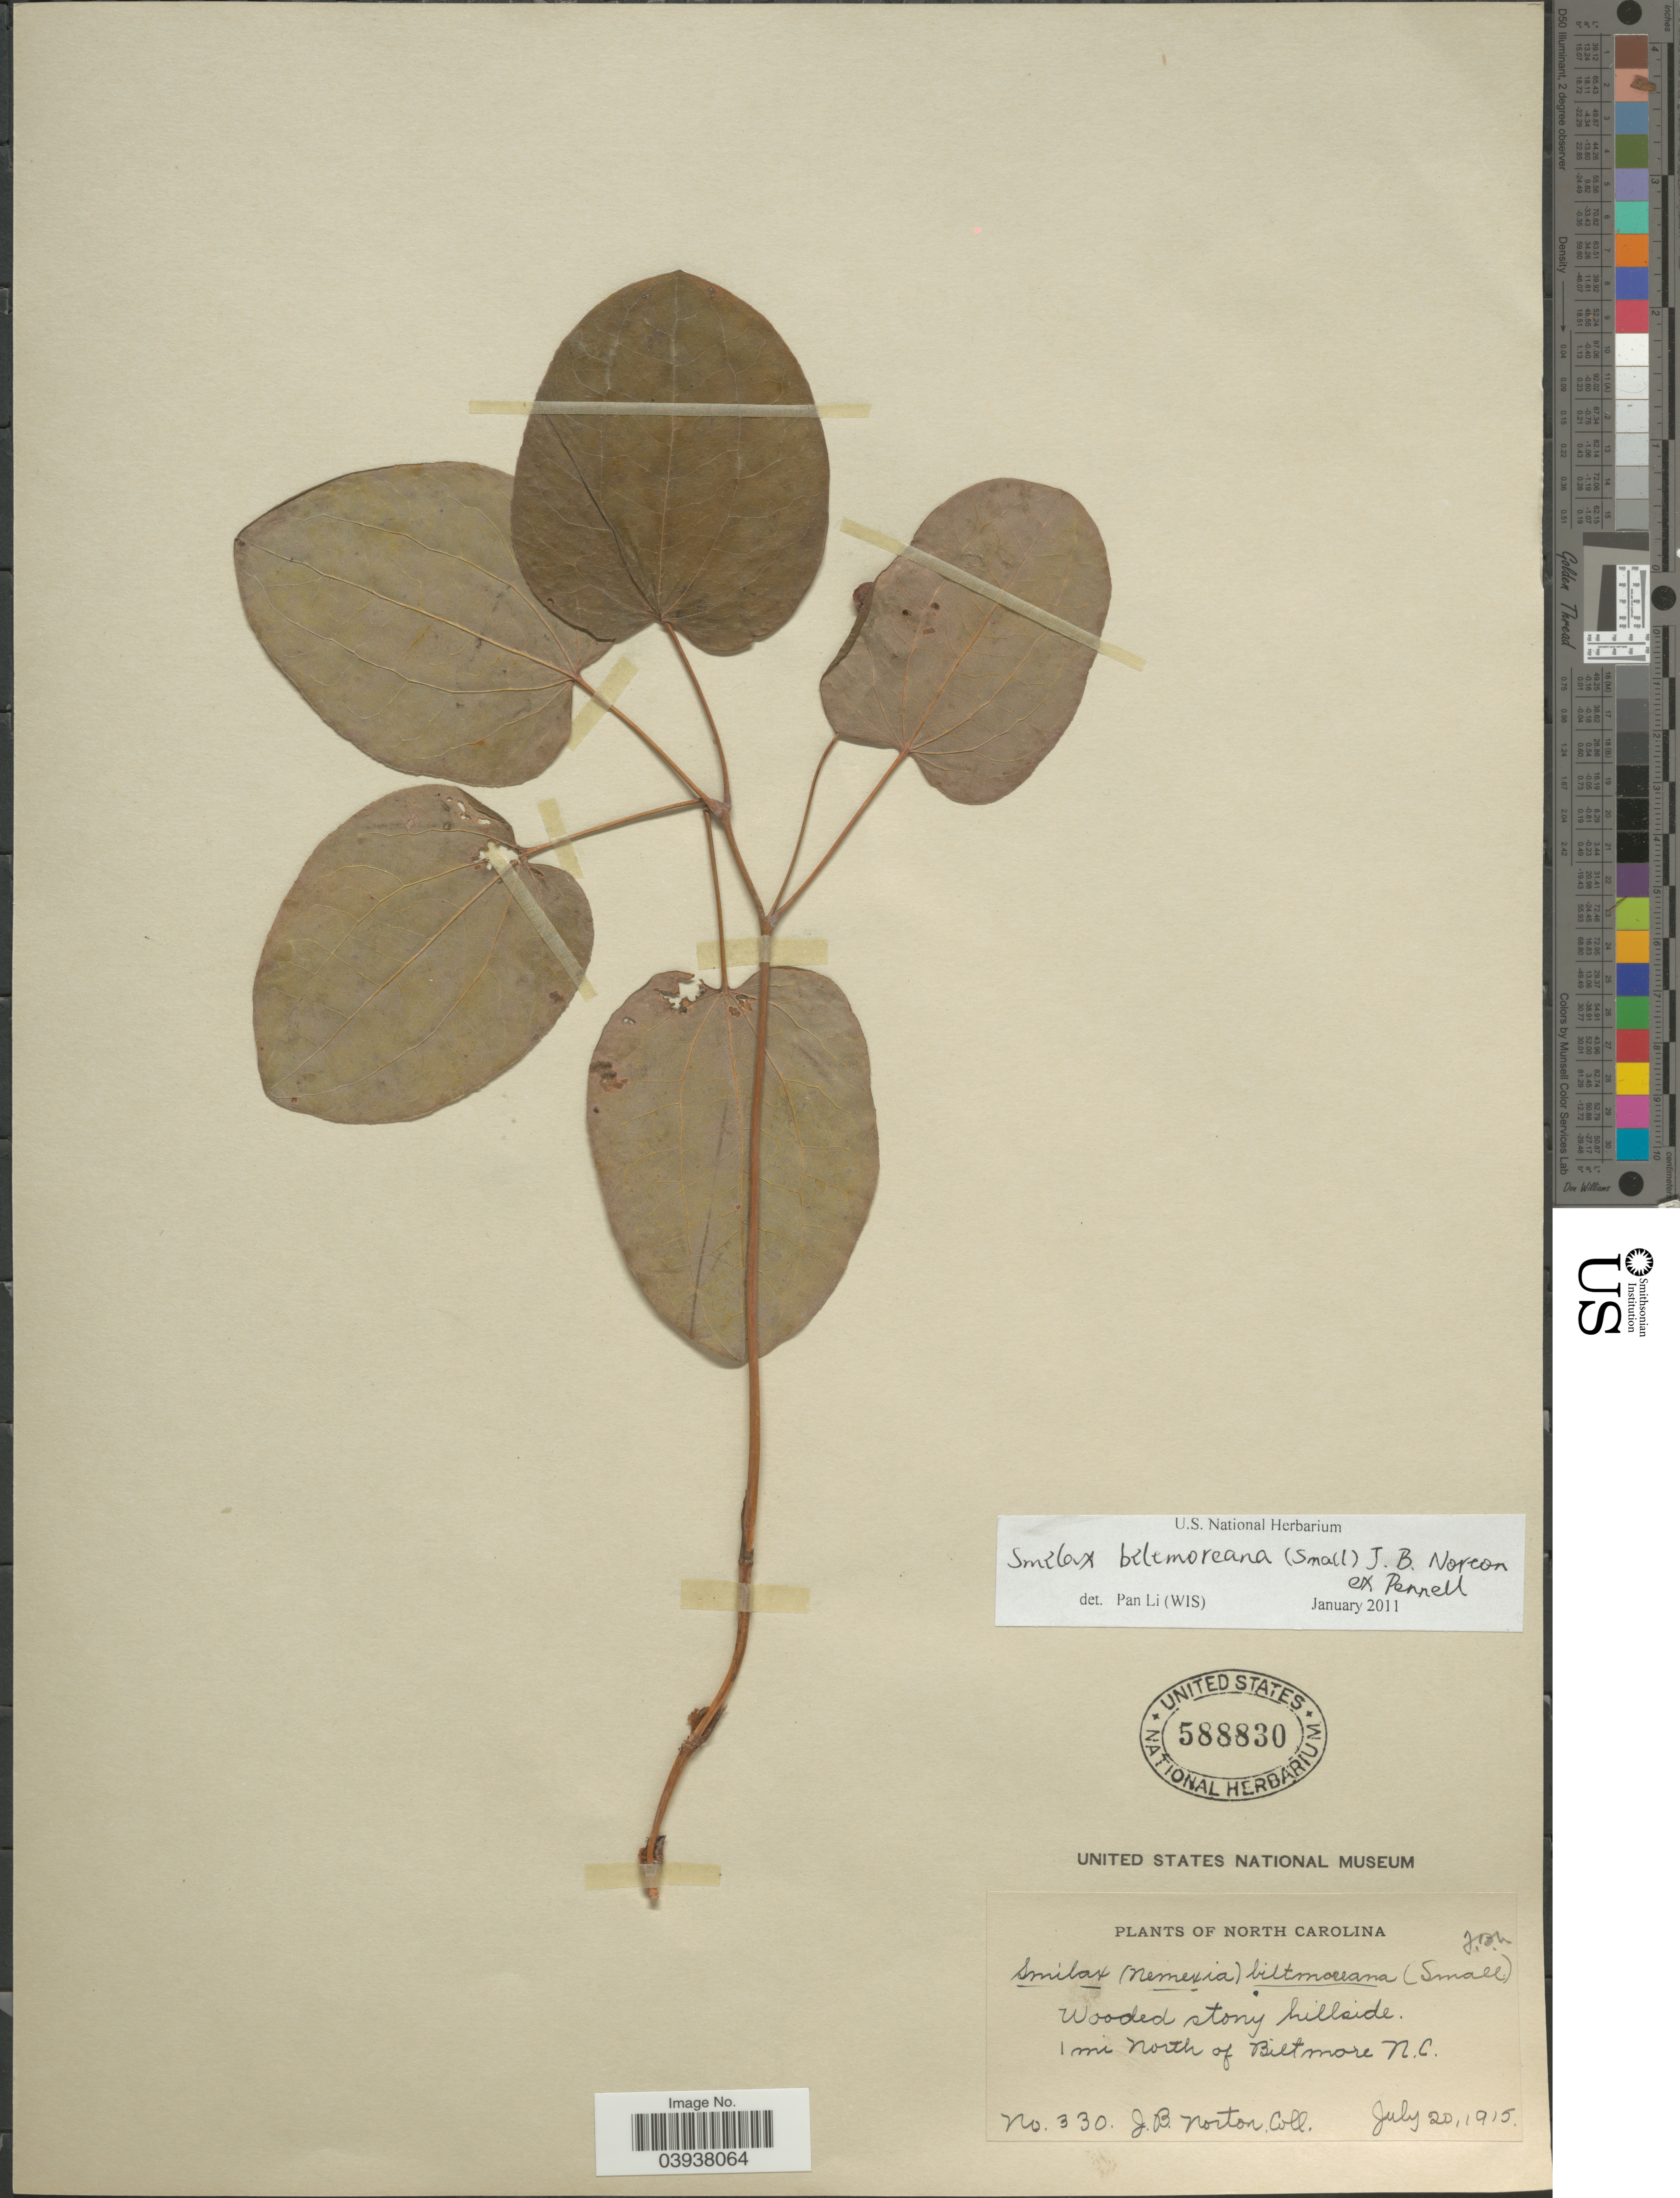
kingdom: Plantae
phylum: Tracheophyta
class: Liliopsida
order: Liliales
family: Smilacaceae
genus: Smilax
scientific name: Smilax biltmoreana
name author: (Small) J.B. Norton ex Pennell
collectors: J. B. Norton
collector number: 330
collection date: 1915-07-20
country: United States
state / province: North Carolina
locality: Wooded stony hillside. 1 mi North of Biltmore N.C.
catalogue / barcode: US 588830